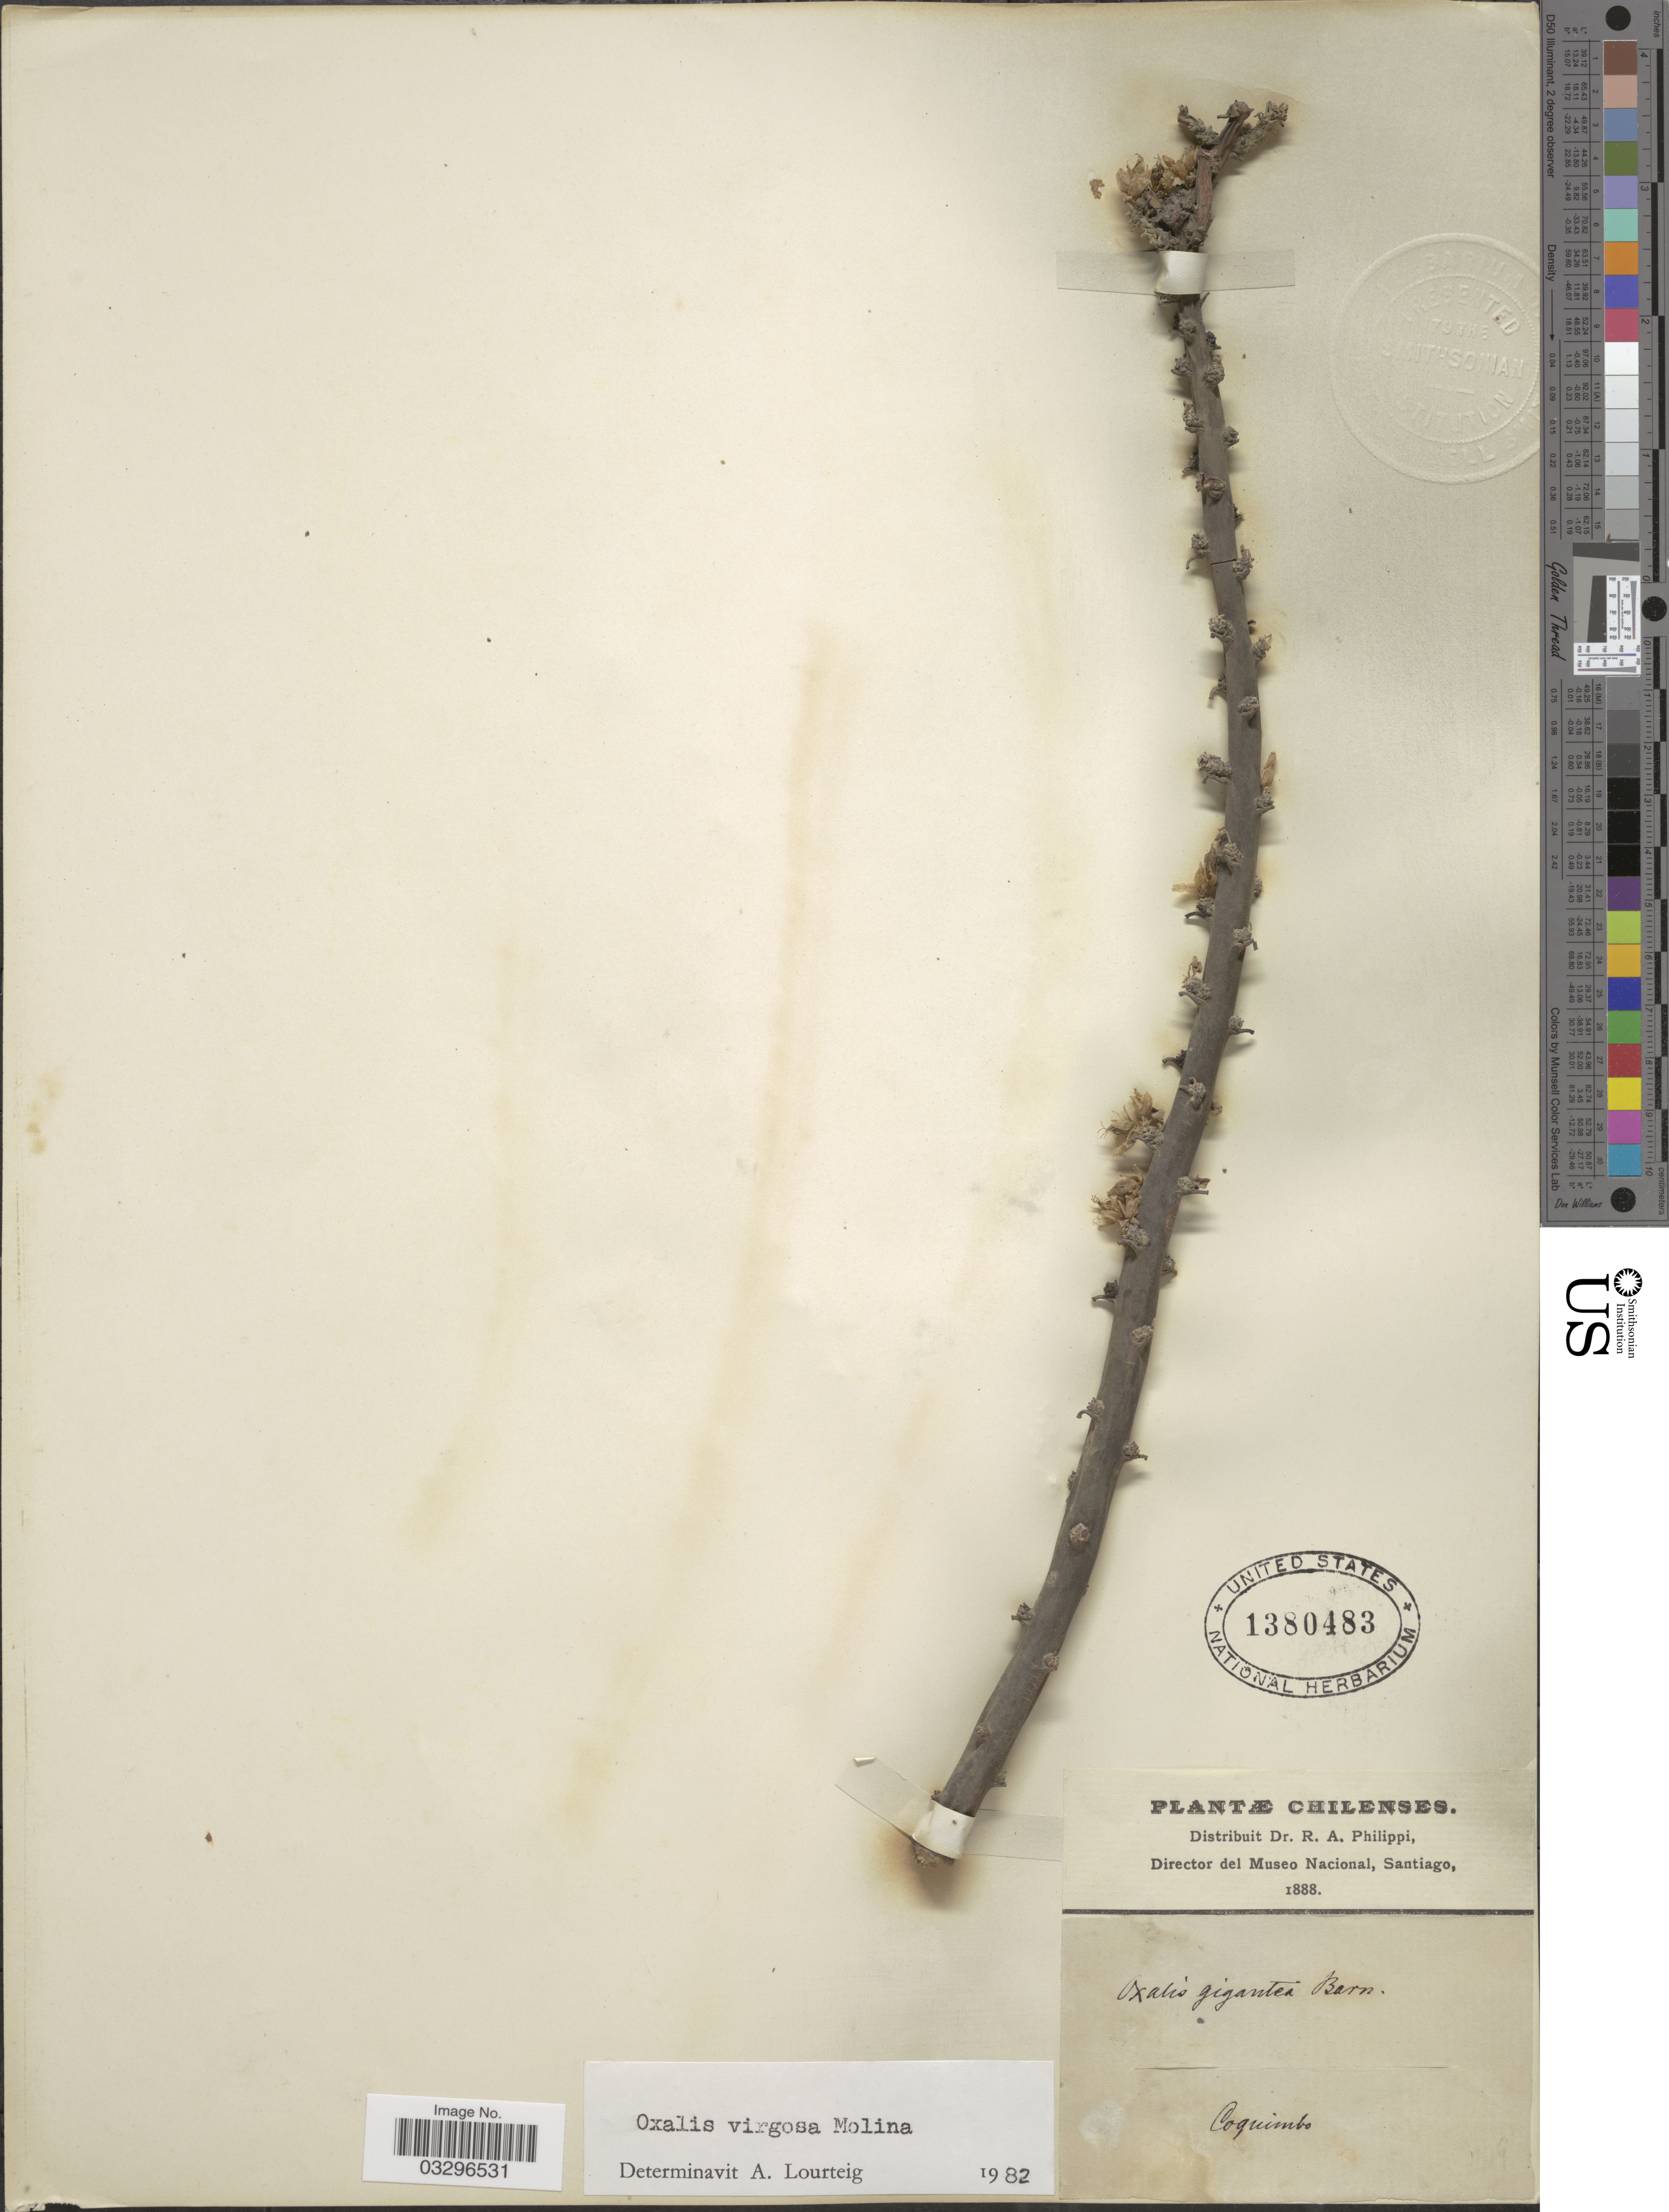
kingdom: Plantae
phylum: Tracheophyta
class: Magnoliopsida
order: Oxalidales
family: Oxalidaceae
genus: Oxalis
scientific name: Oxalis virgosa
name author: Molina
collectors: ex. herb. R.A. Philippi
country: Chile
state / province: Coquimbo (IV)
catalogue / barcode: US 1380483